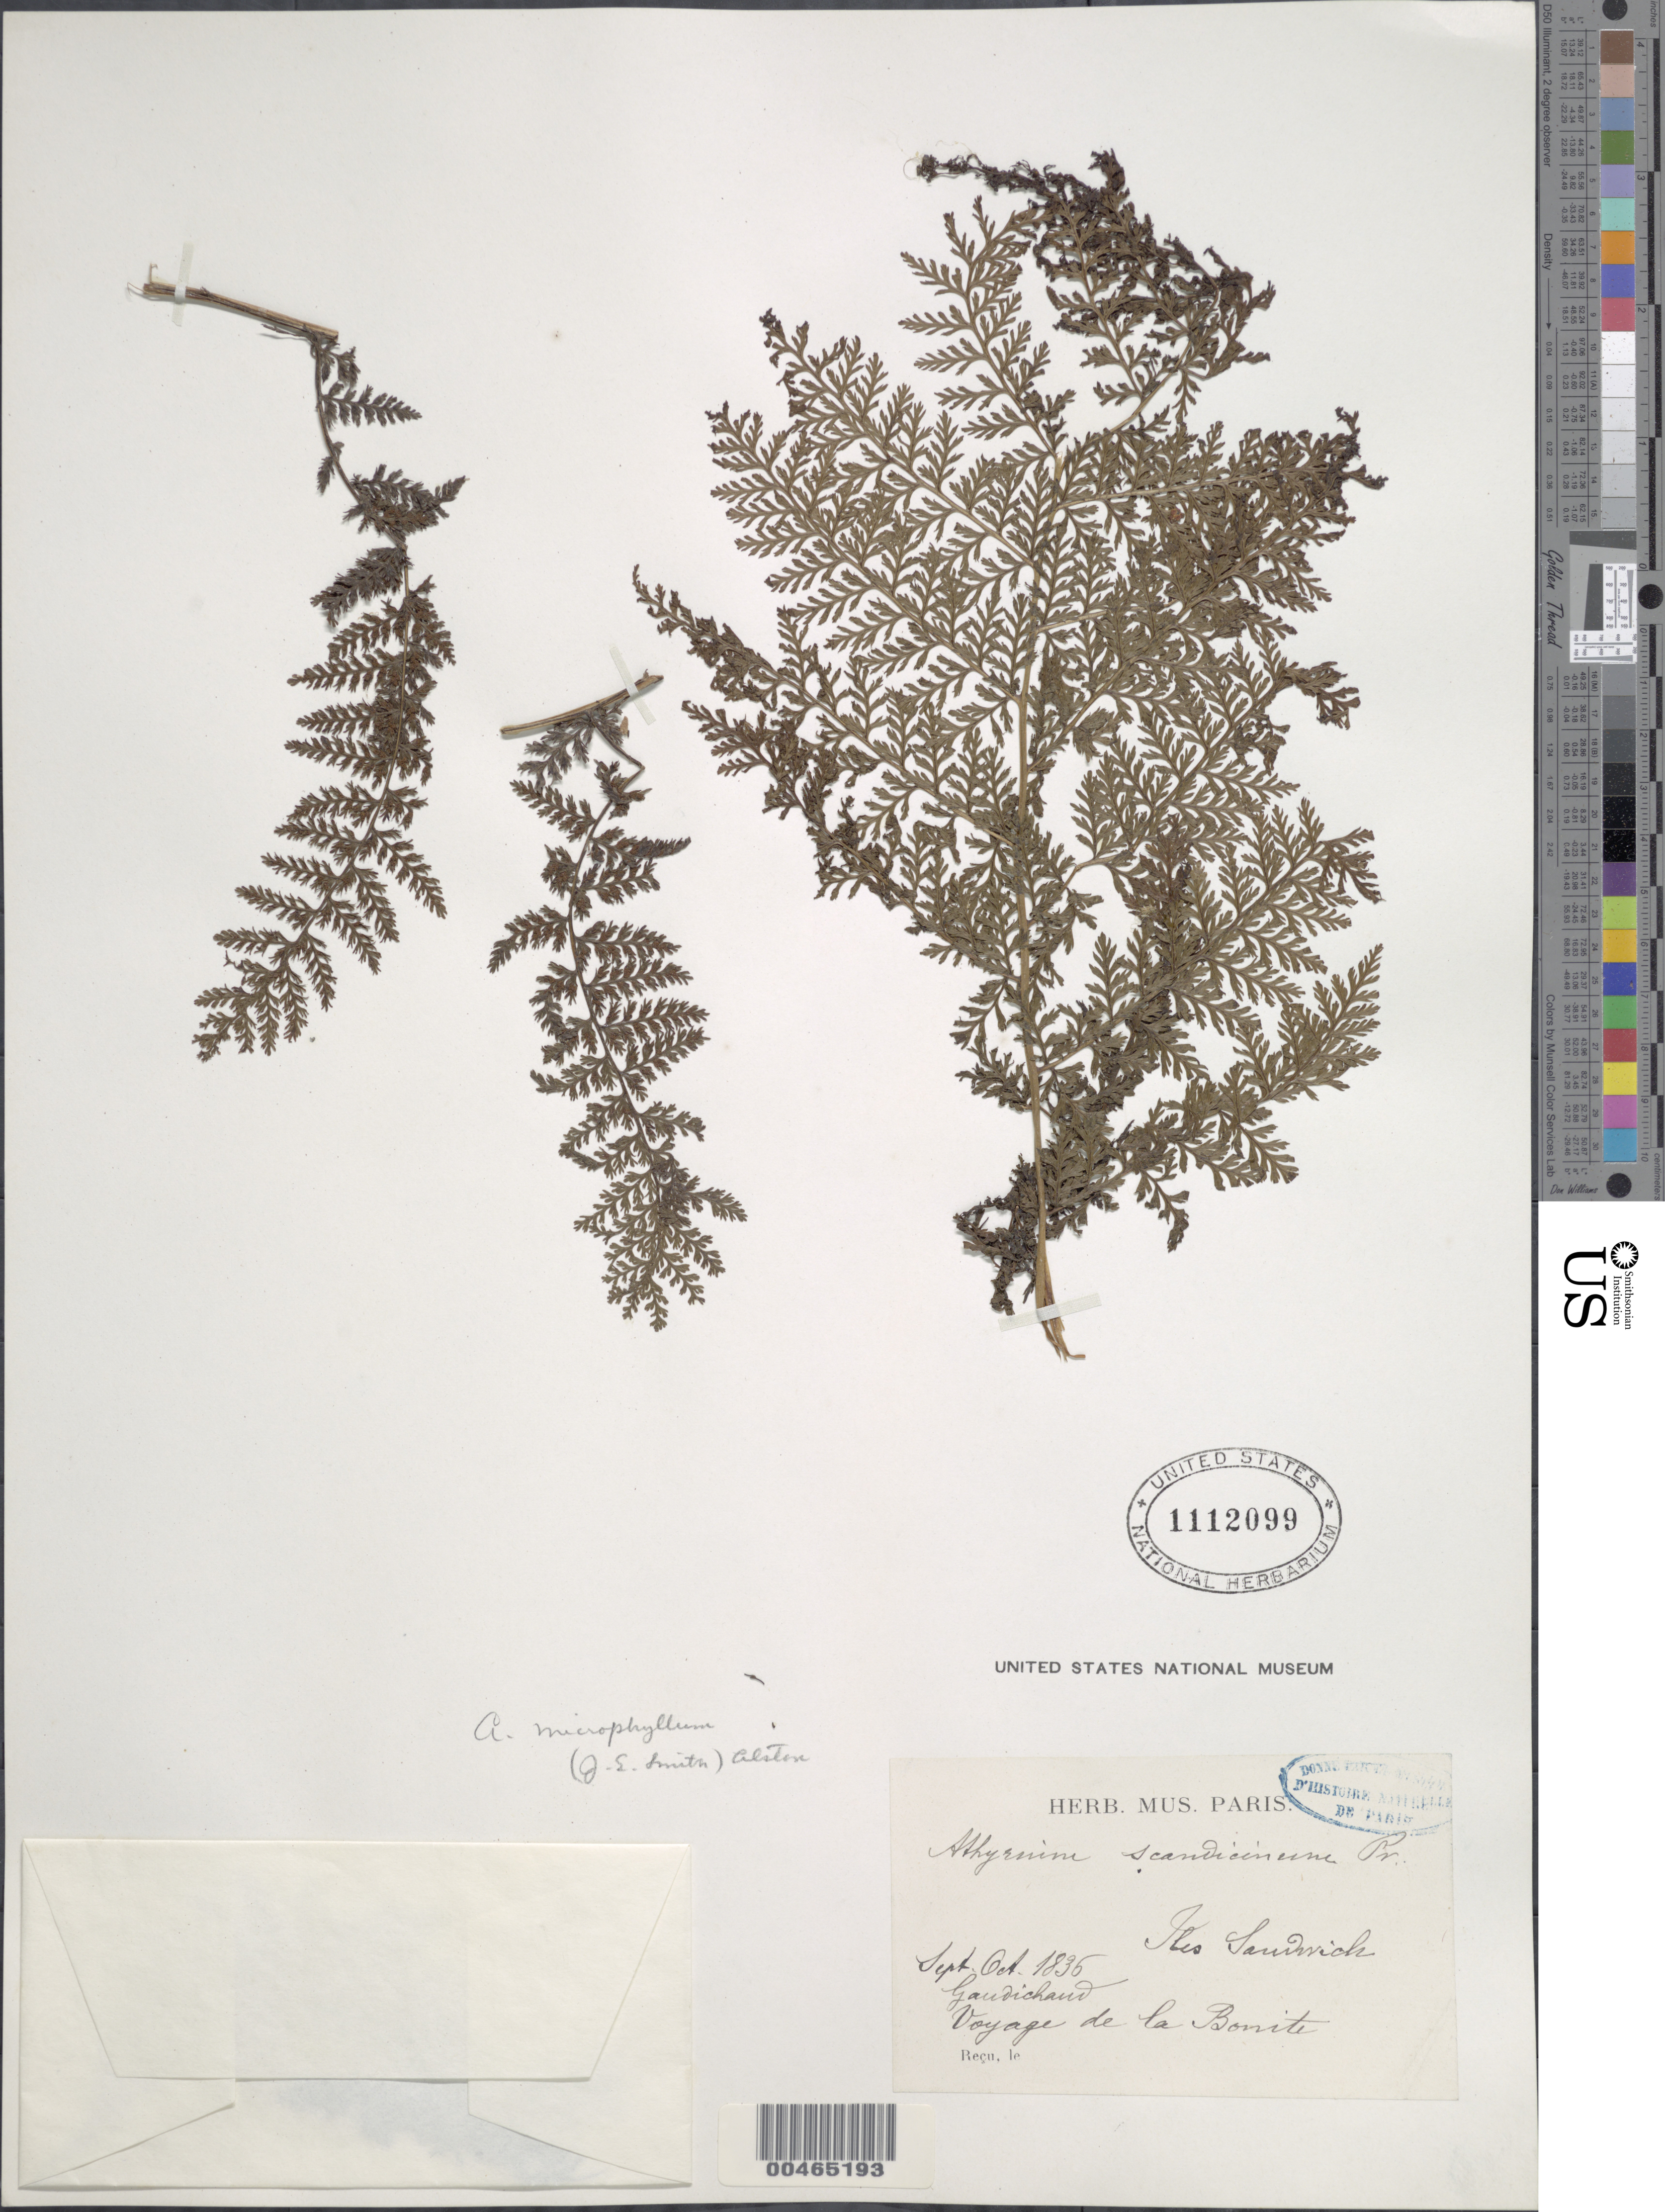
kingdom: Plantae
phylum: Tracheophyta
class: Polypodiopsida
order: Polypodiales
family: Athyriaceae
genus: Athyrium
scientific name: Athyrium microphyllum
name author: (Sm.) Alston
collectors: C. Gaudichaud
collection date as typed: Sep 1836 to Oct 1836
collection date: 1836-09/1836-10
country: United States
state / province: Hawaii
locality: Sandwich Islands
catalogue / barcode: US 1112099